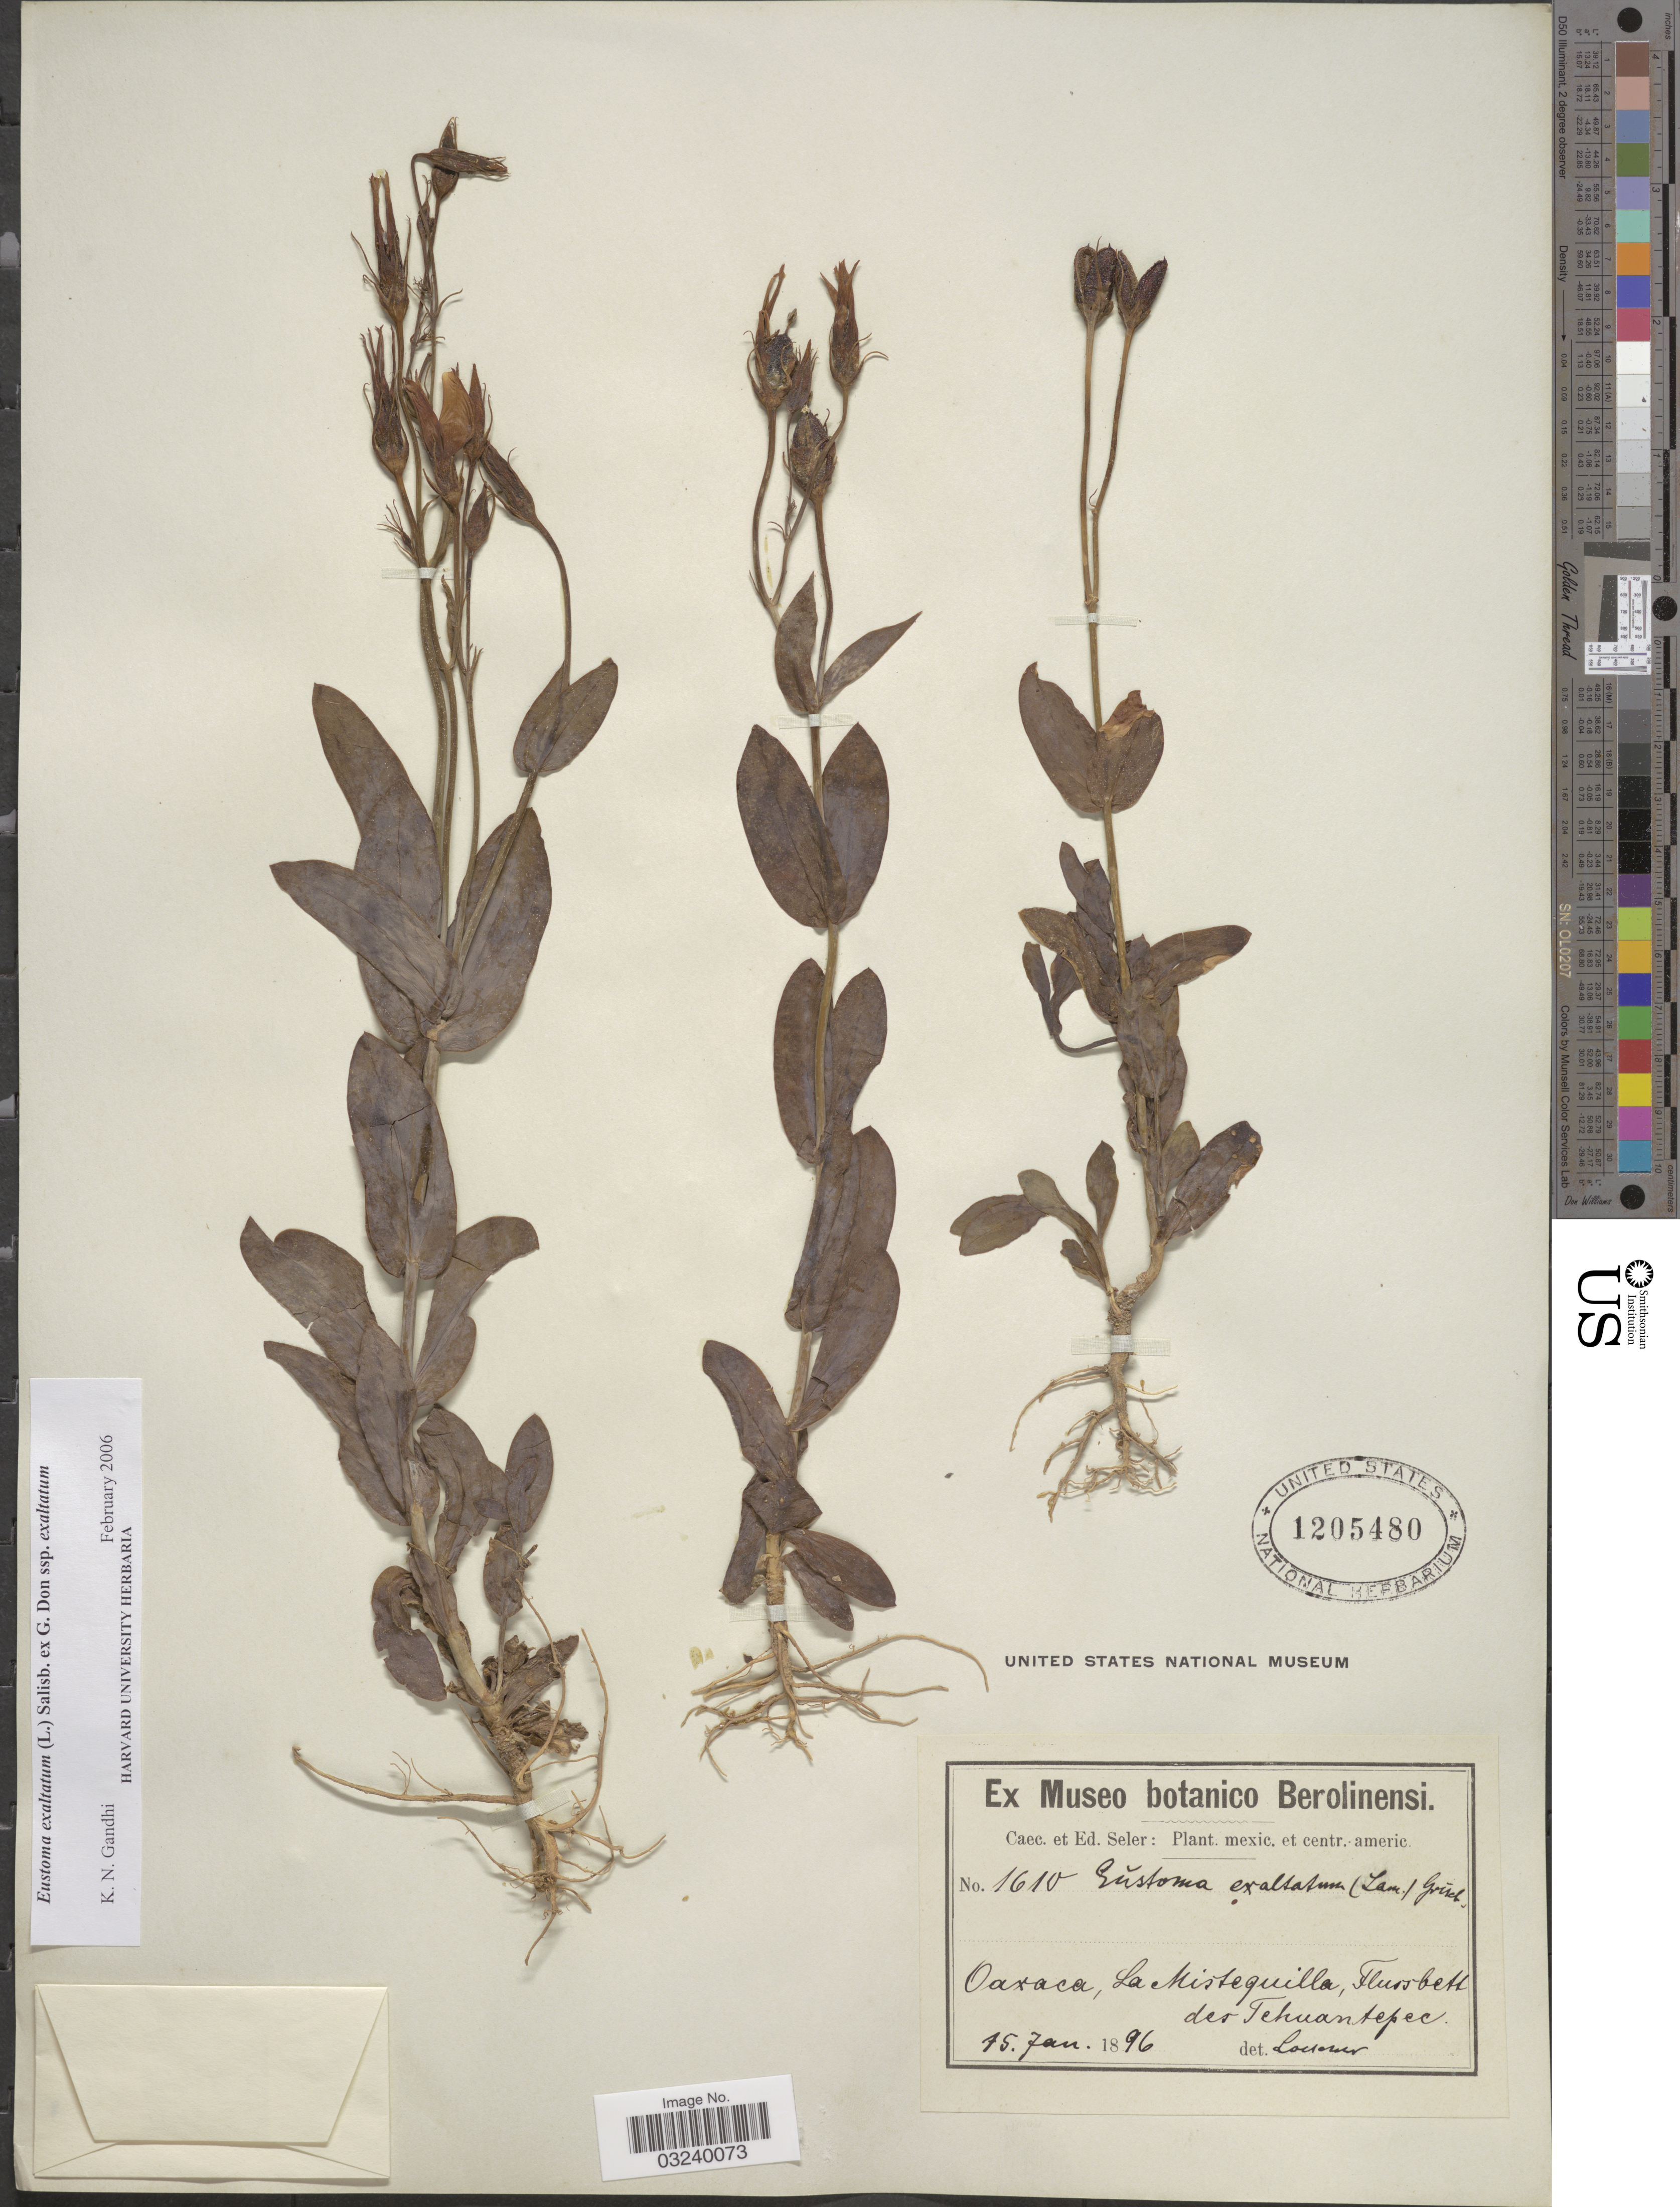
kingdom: Plantae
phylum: Tracheophyta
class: Magnoliopsida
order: Gentianales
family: Gentianaceae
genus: Eustoma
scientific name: Eustoma exaltatum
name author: (L.) Salisb. ex Don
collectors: ex Caec. et Ed Seler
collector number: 1610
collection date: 1896-01-15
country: Mexico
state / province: Oaxaca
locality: La Mistequilla, Flursbett des Tehuantepec.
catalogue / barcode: US 1205480